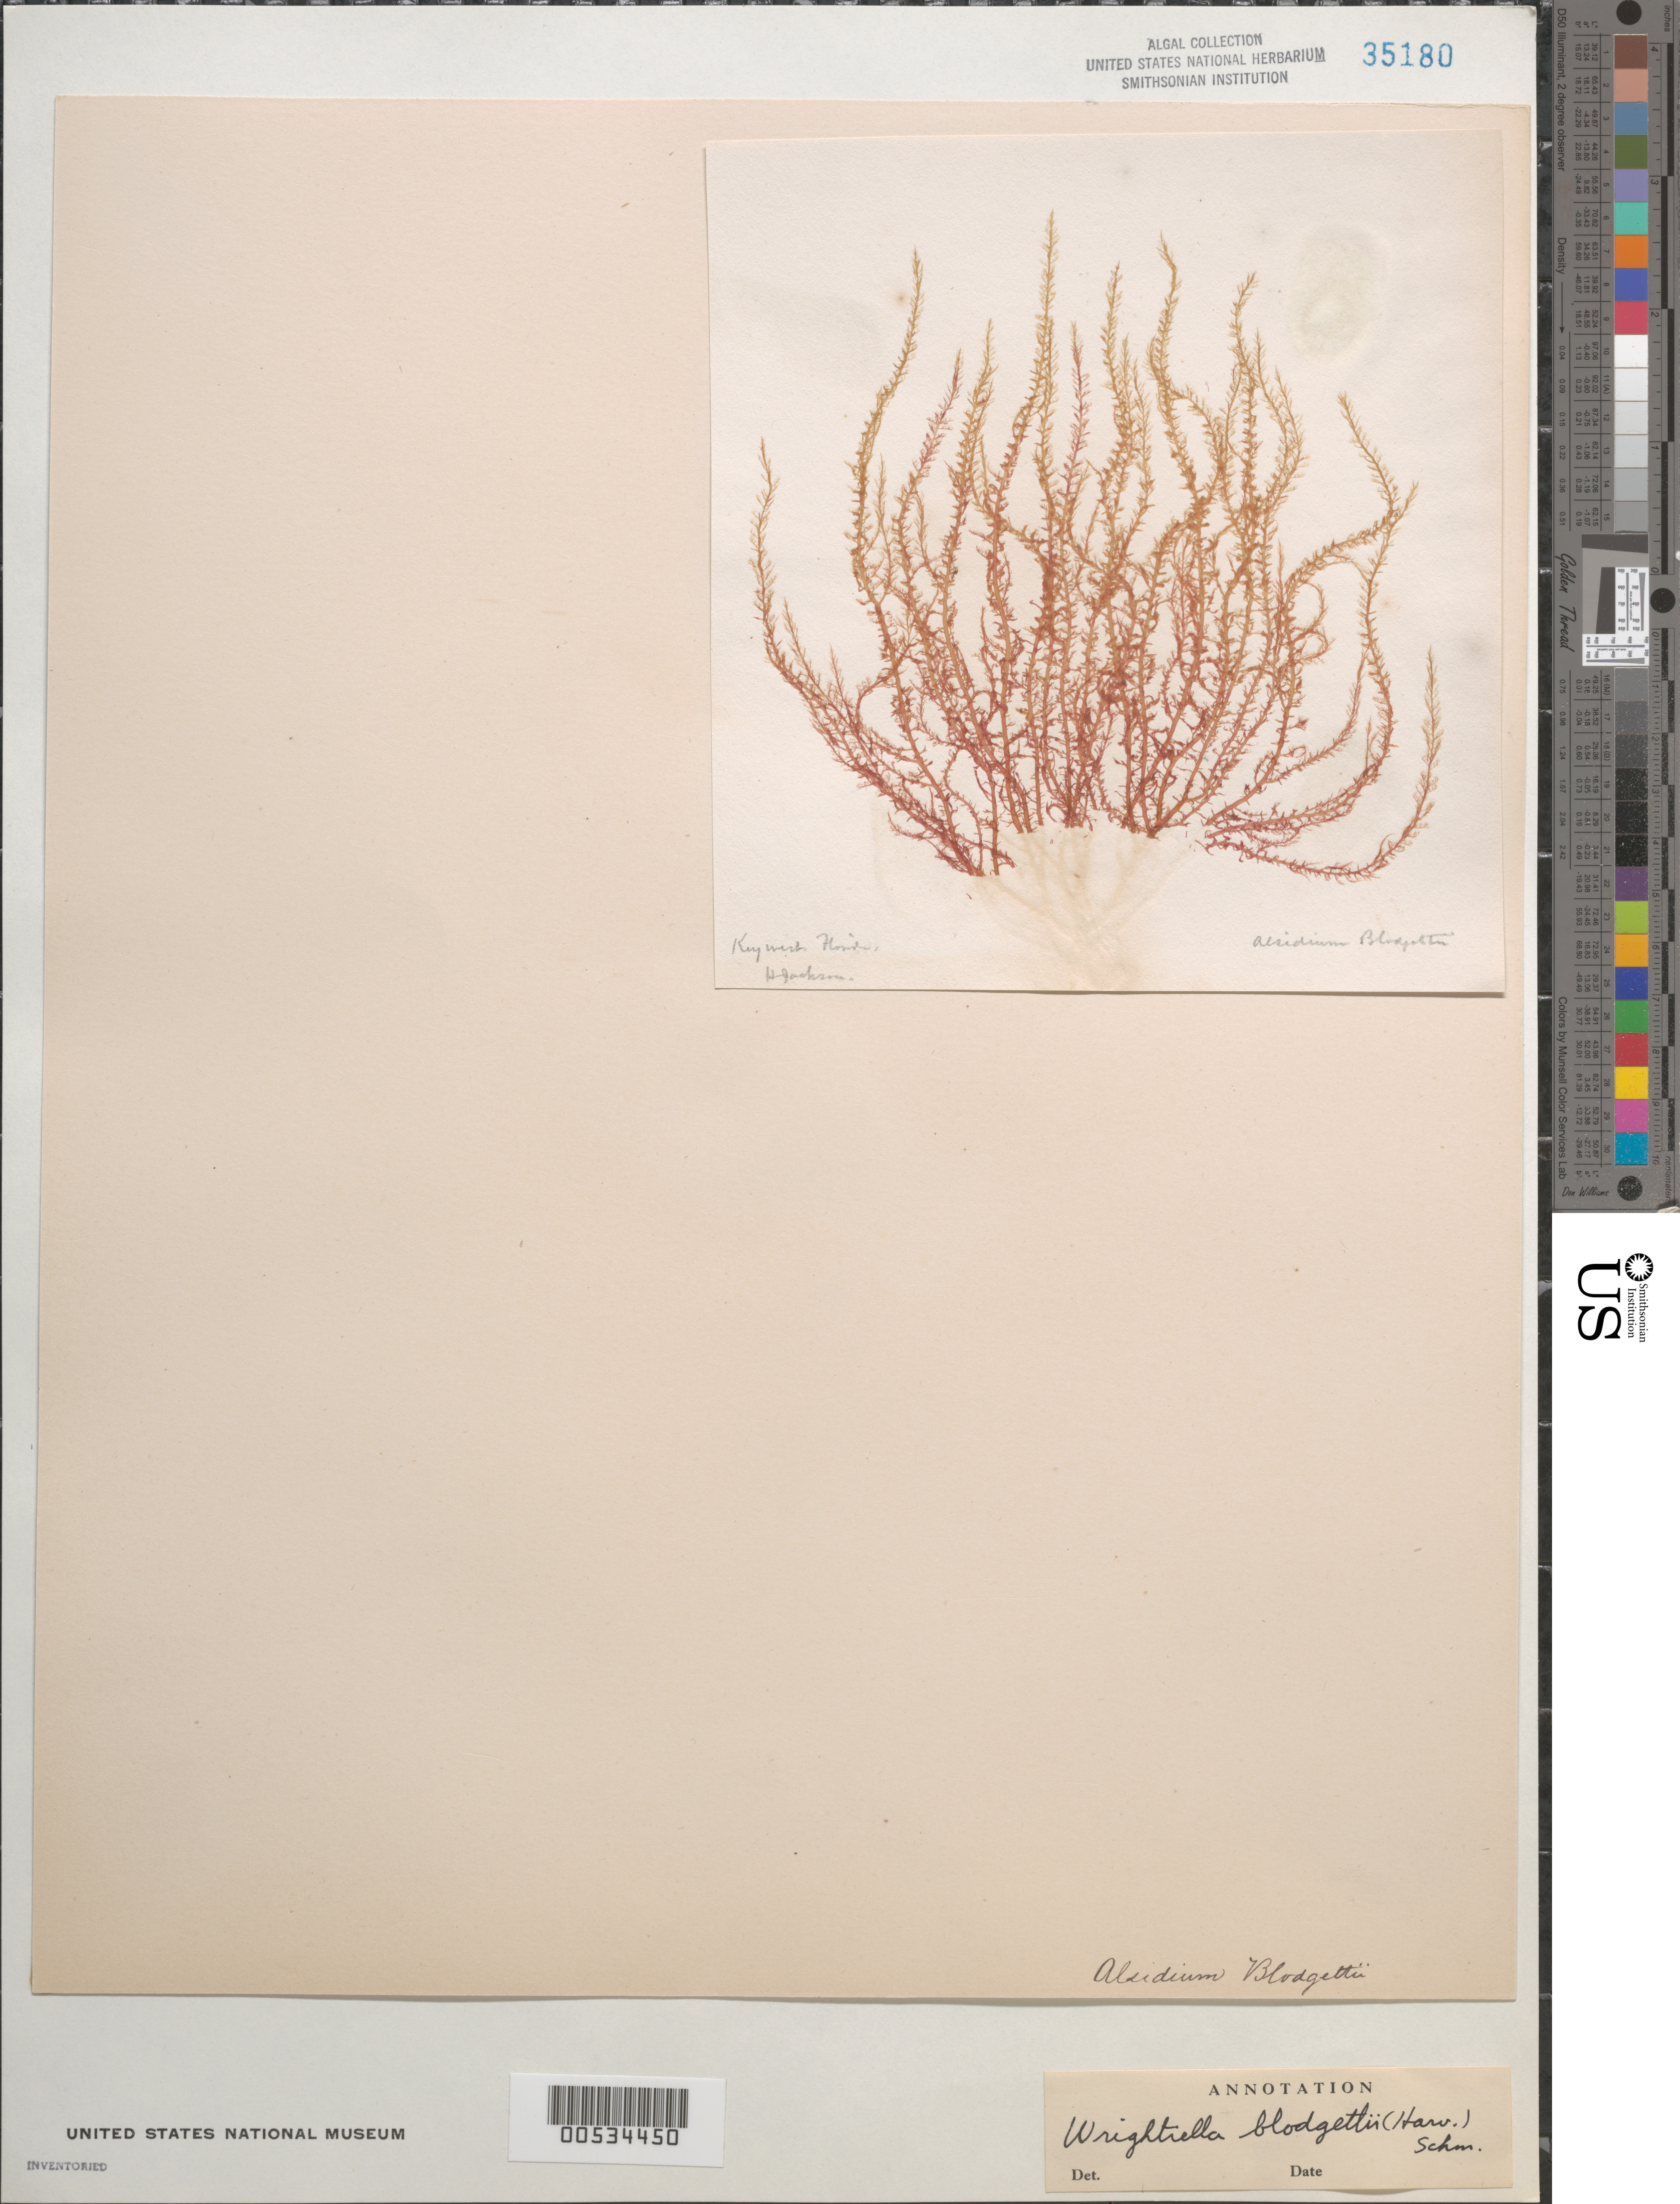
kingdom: Plantae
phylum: Rhodophyta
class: Florideophyceae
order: Ceramiales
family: Rhodomelaceae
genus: Wrightiella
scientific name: Wrightiella blodgettii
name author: (Harv.) F. Schmitz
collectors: H. Jackson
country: United States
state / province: Florida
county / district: Monroe County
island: Key West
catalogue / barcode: US 35180